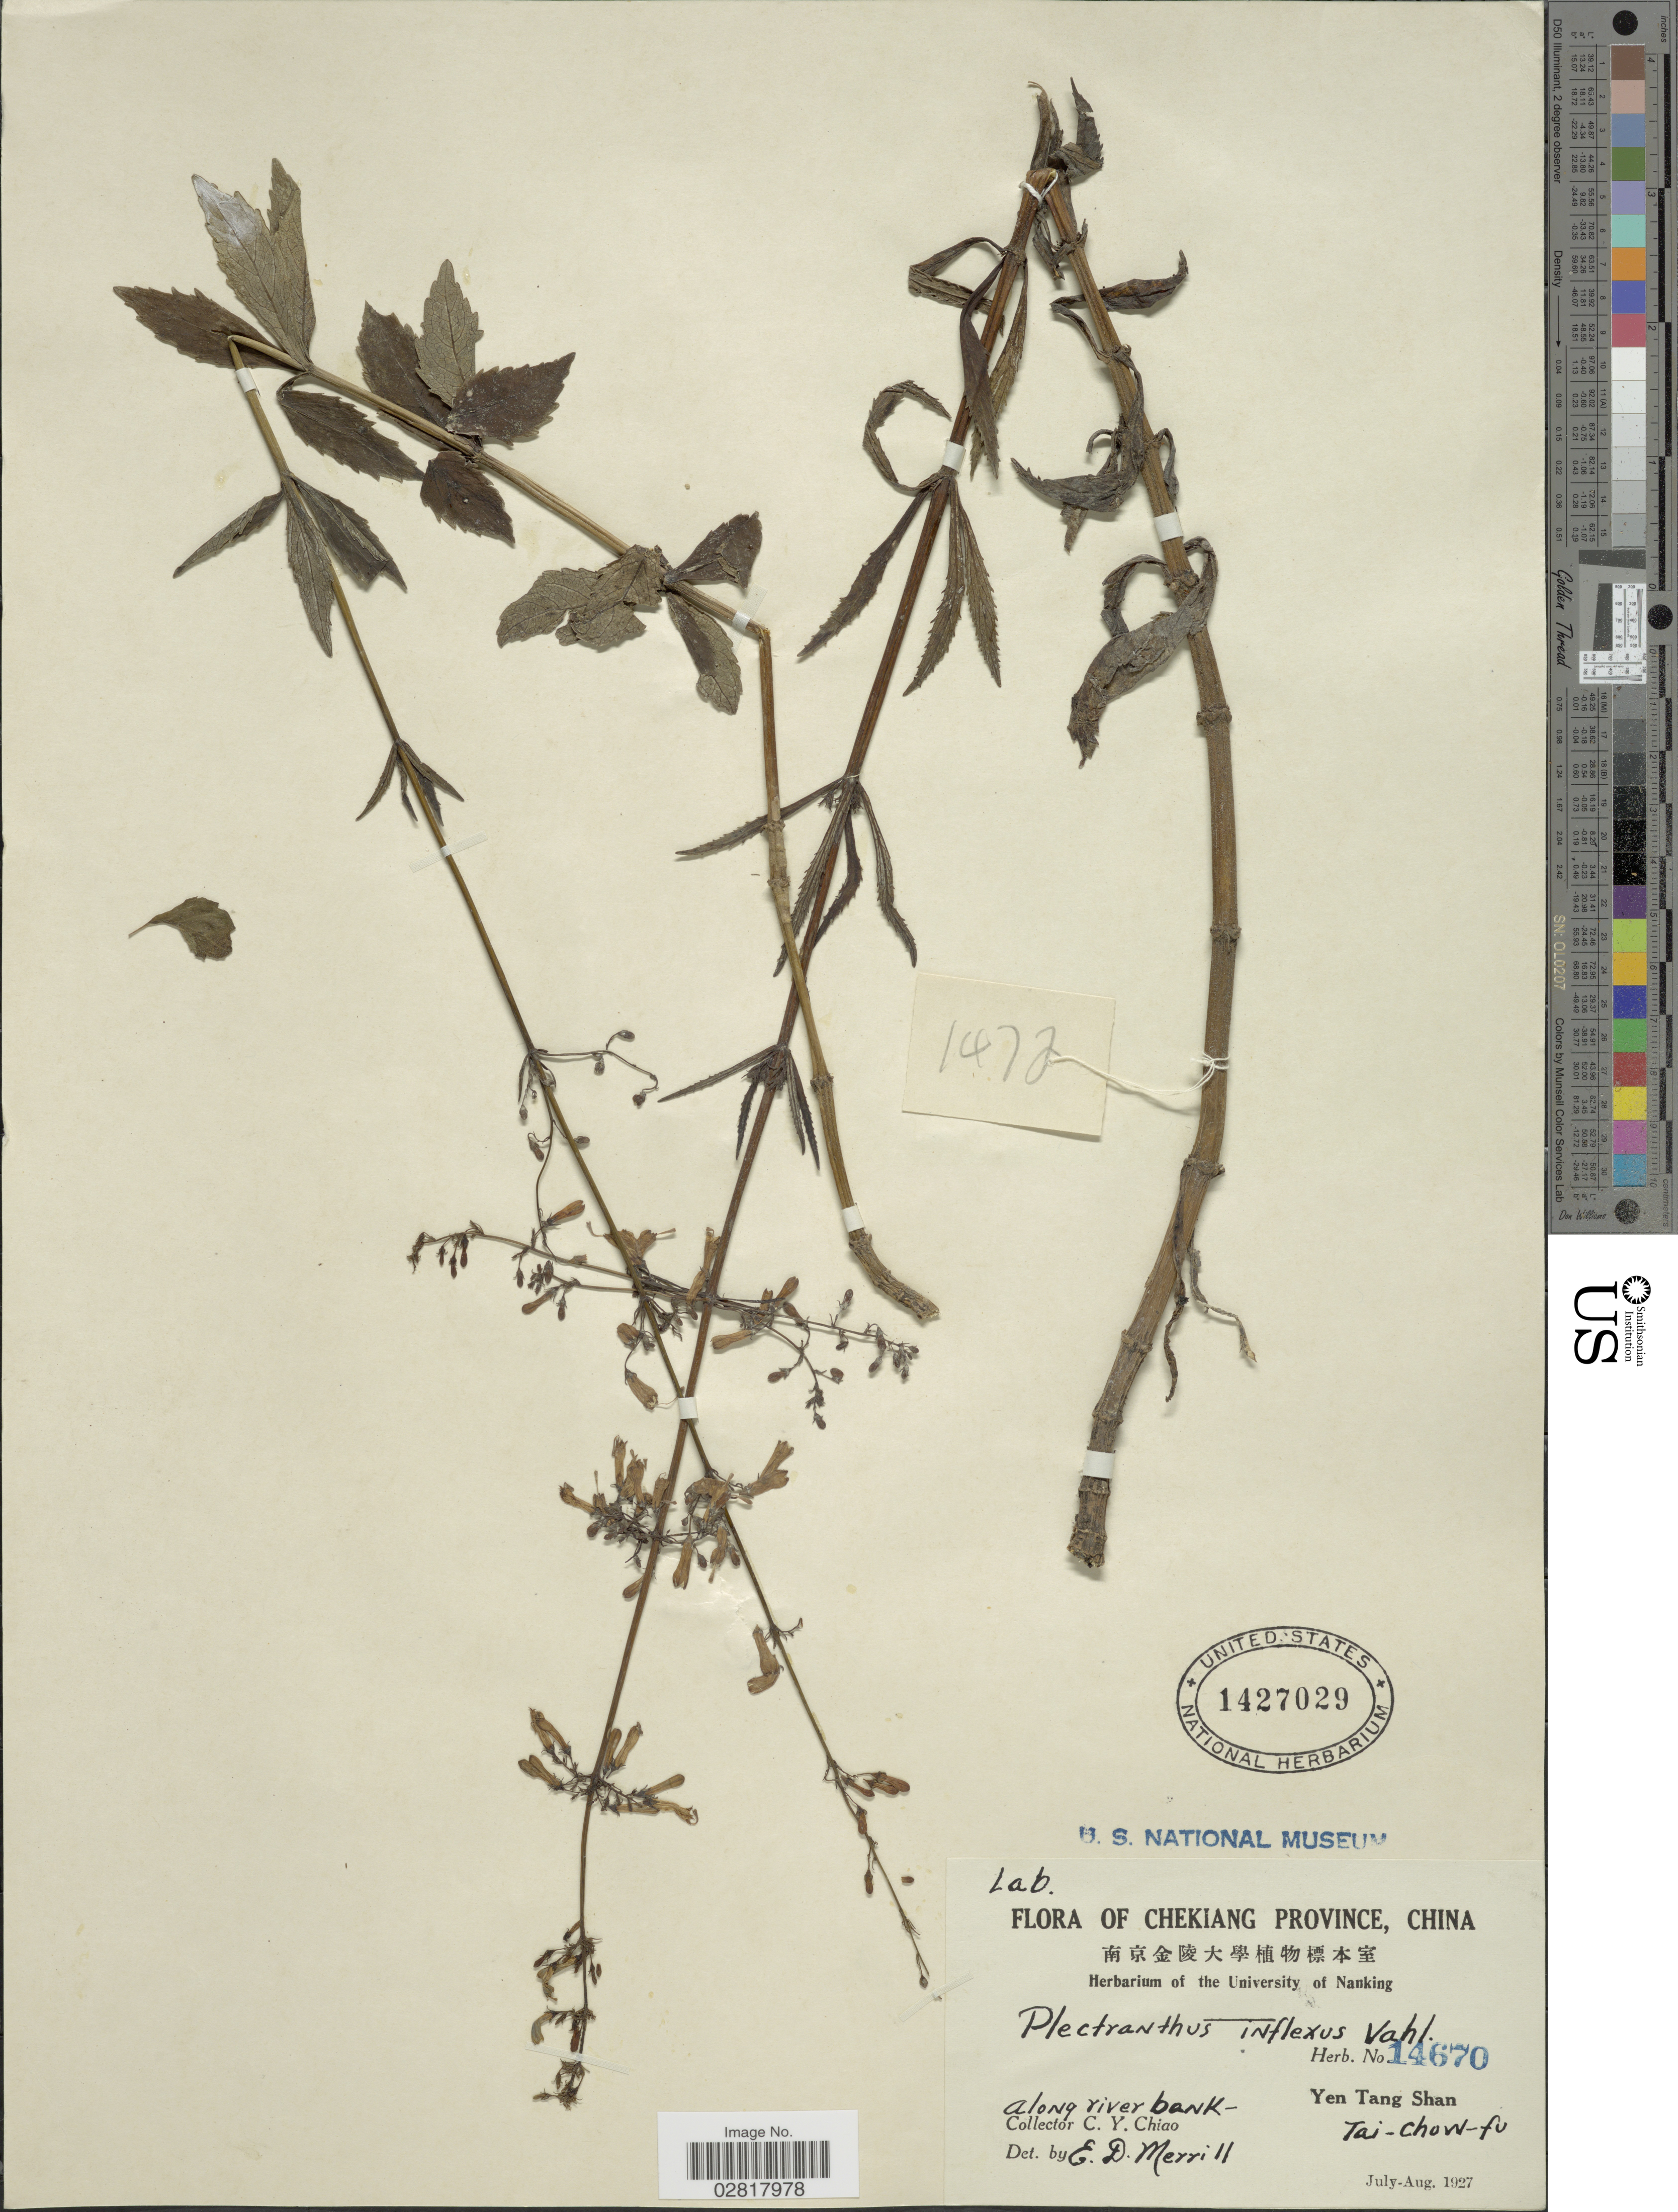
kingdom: Plantae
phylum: Tracheophyta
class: Magnoliopsida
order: Lamiales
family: Lamiaceae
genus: Plectranthus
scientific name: Plectranthus inflexus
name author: (Thunb.) Vahl ex Benth.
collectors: C. Y. Chiao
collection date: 1927-07/1927-08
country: China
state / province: Zhejiang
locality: Chekiang Province, along river bank - Yen Tang Shan, Tai-Chow-fu.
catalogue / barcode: US 1427029